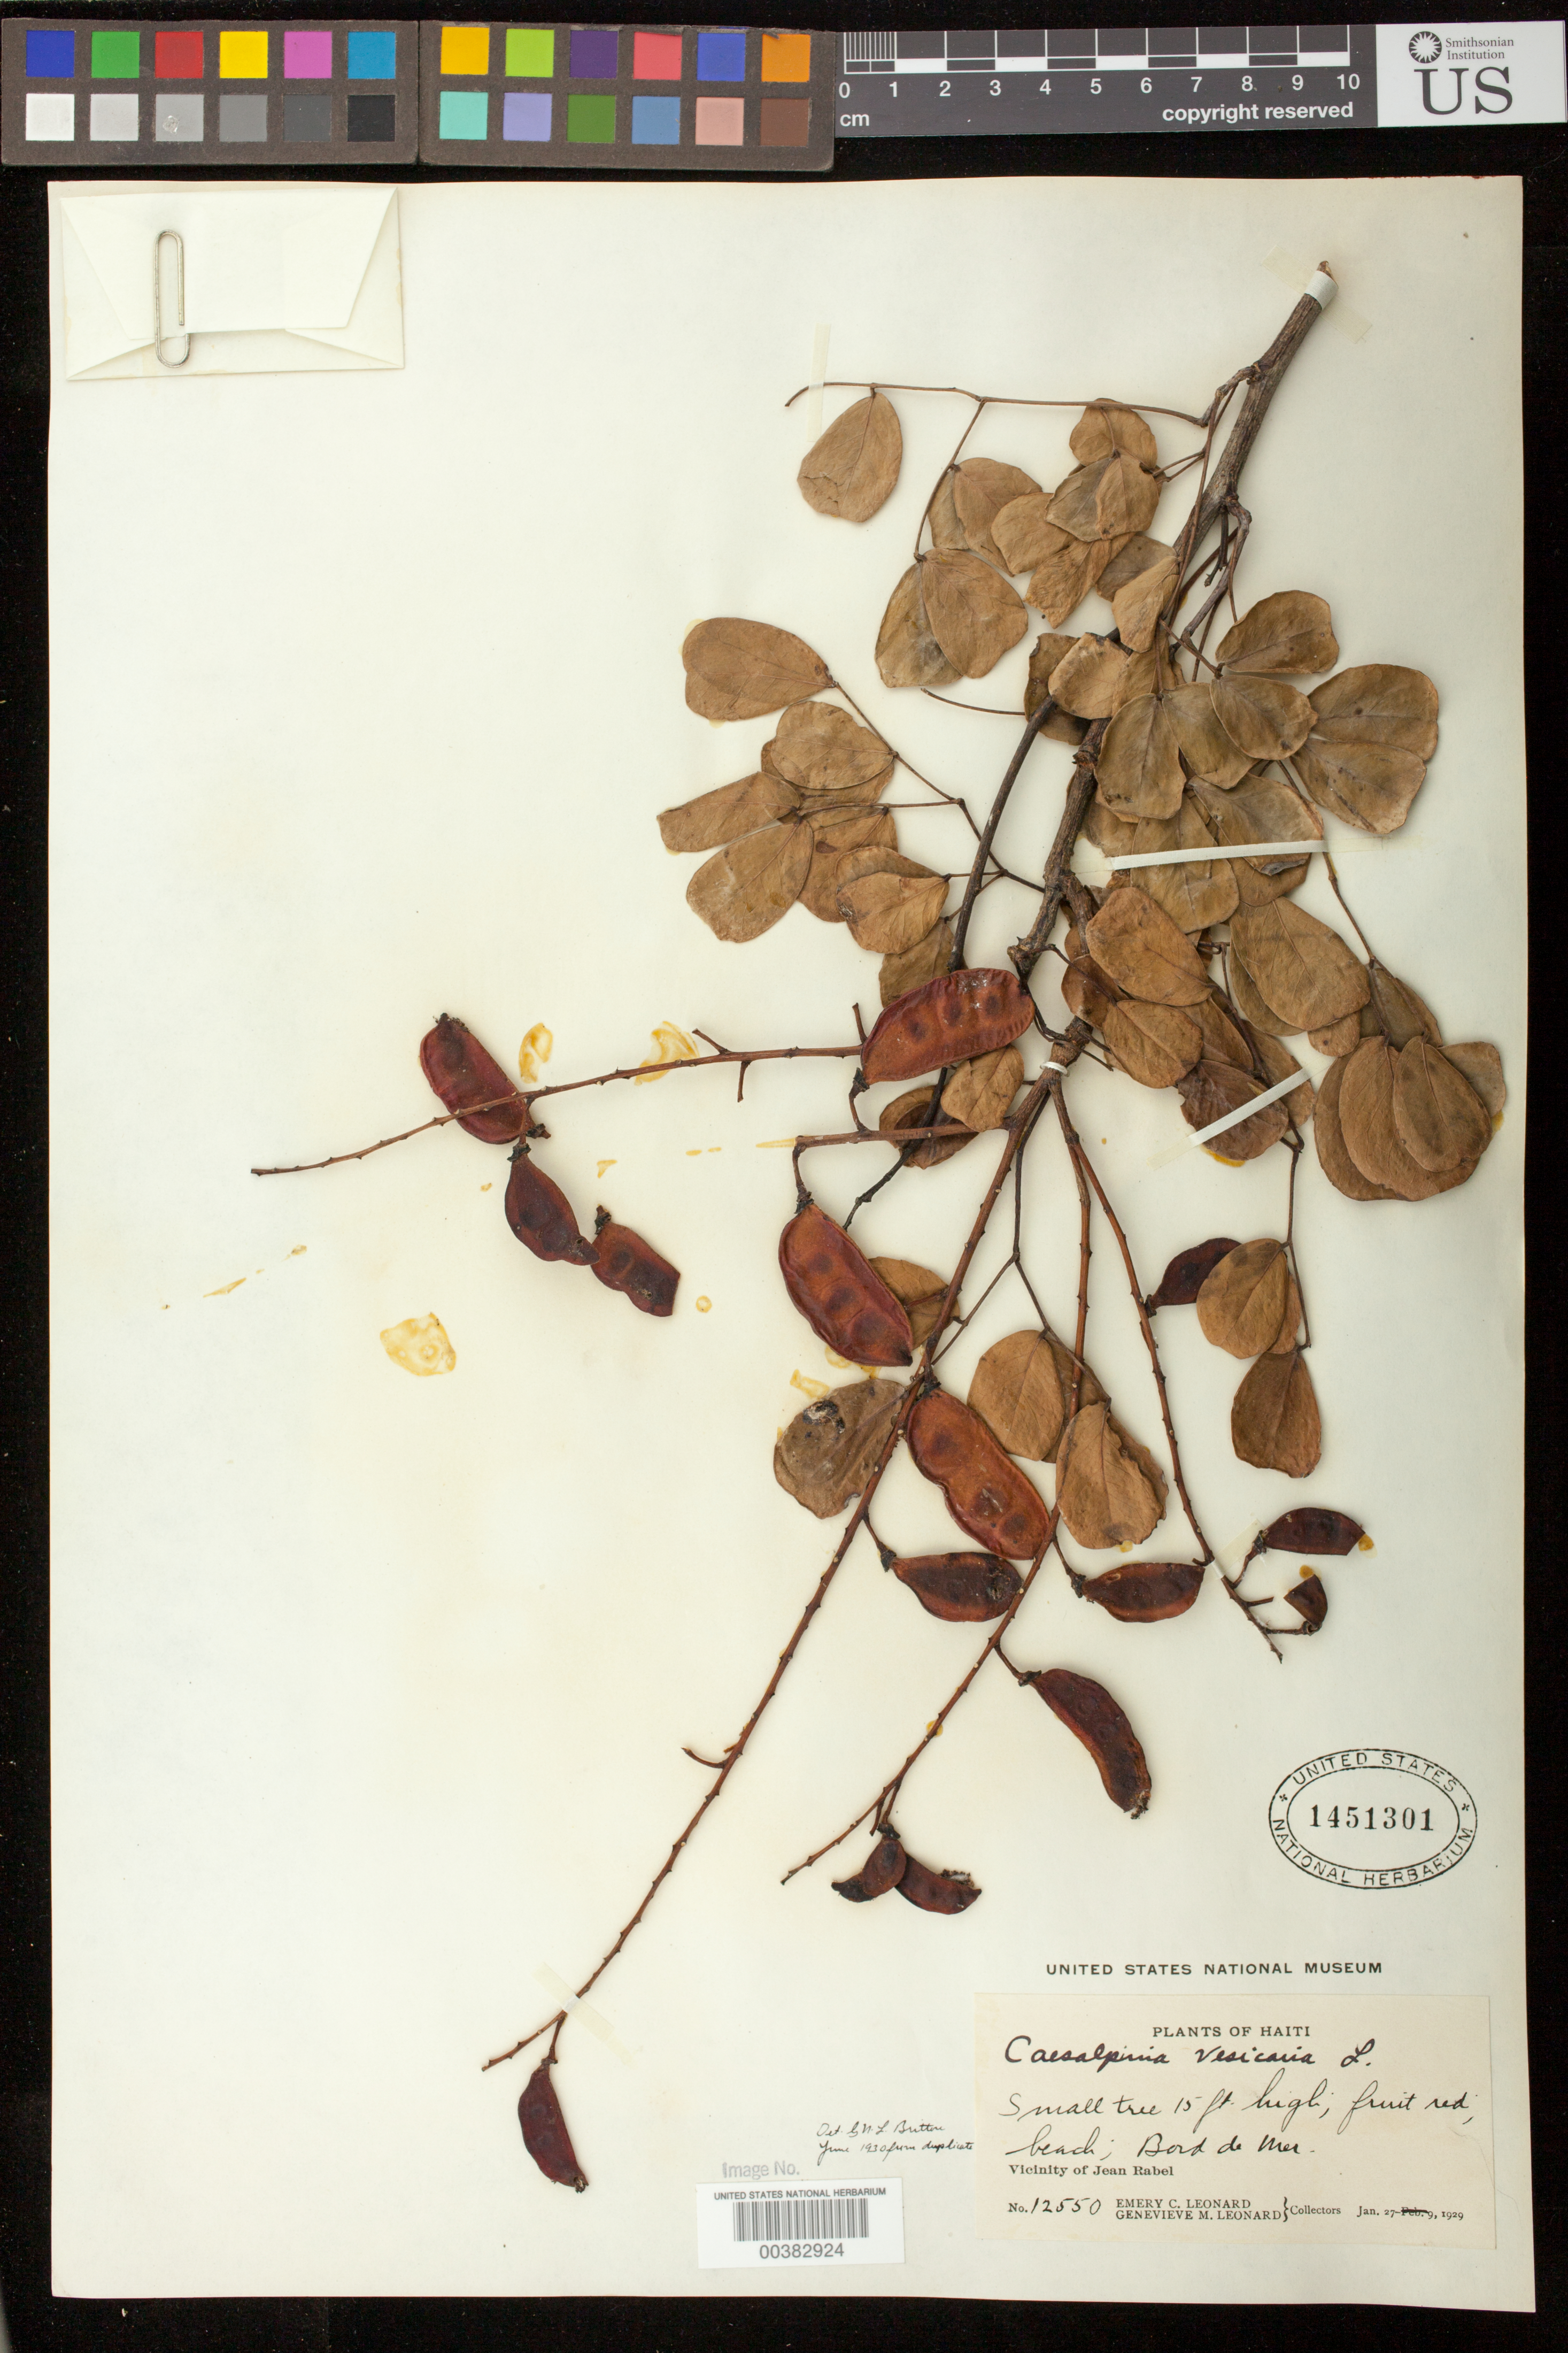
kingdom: Plantae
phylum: Tracheophyta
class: Magnoliopsida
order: Fabales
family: Fabaceae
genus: Tara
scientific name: Tara vesicaria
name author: (L.) Molinari et al.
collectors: E. C. Leonard & G. M. Leonard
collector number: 12550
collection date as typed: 27 Jan 1929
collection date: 1929-01-27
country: Haiti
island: Hispaniola Island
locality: Bord de Mer, Vicinity of Jean Rabel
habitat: Beach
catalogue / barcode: US 1451301